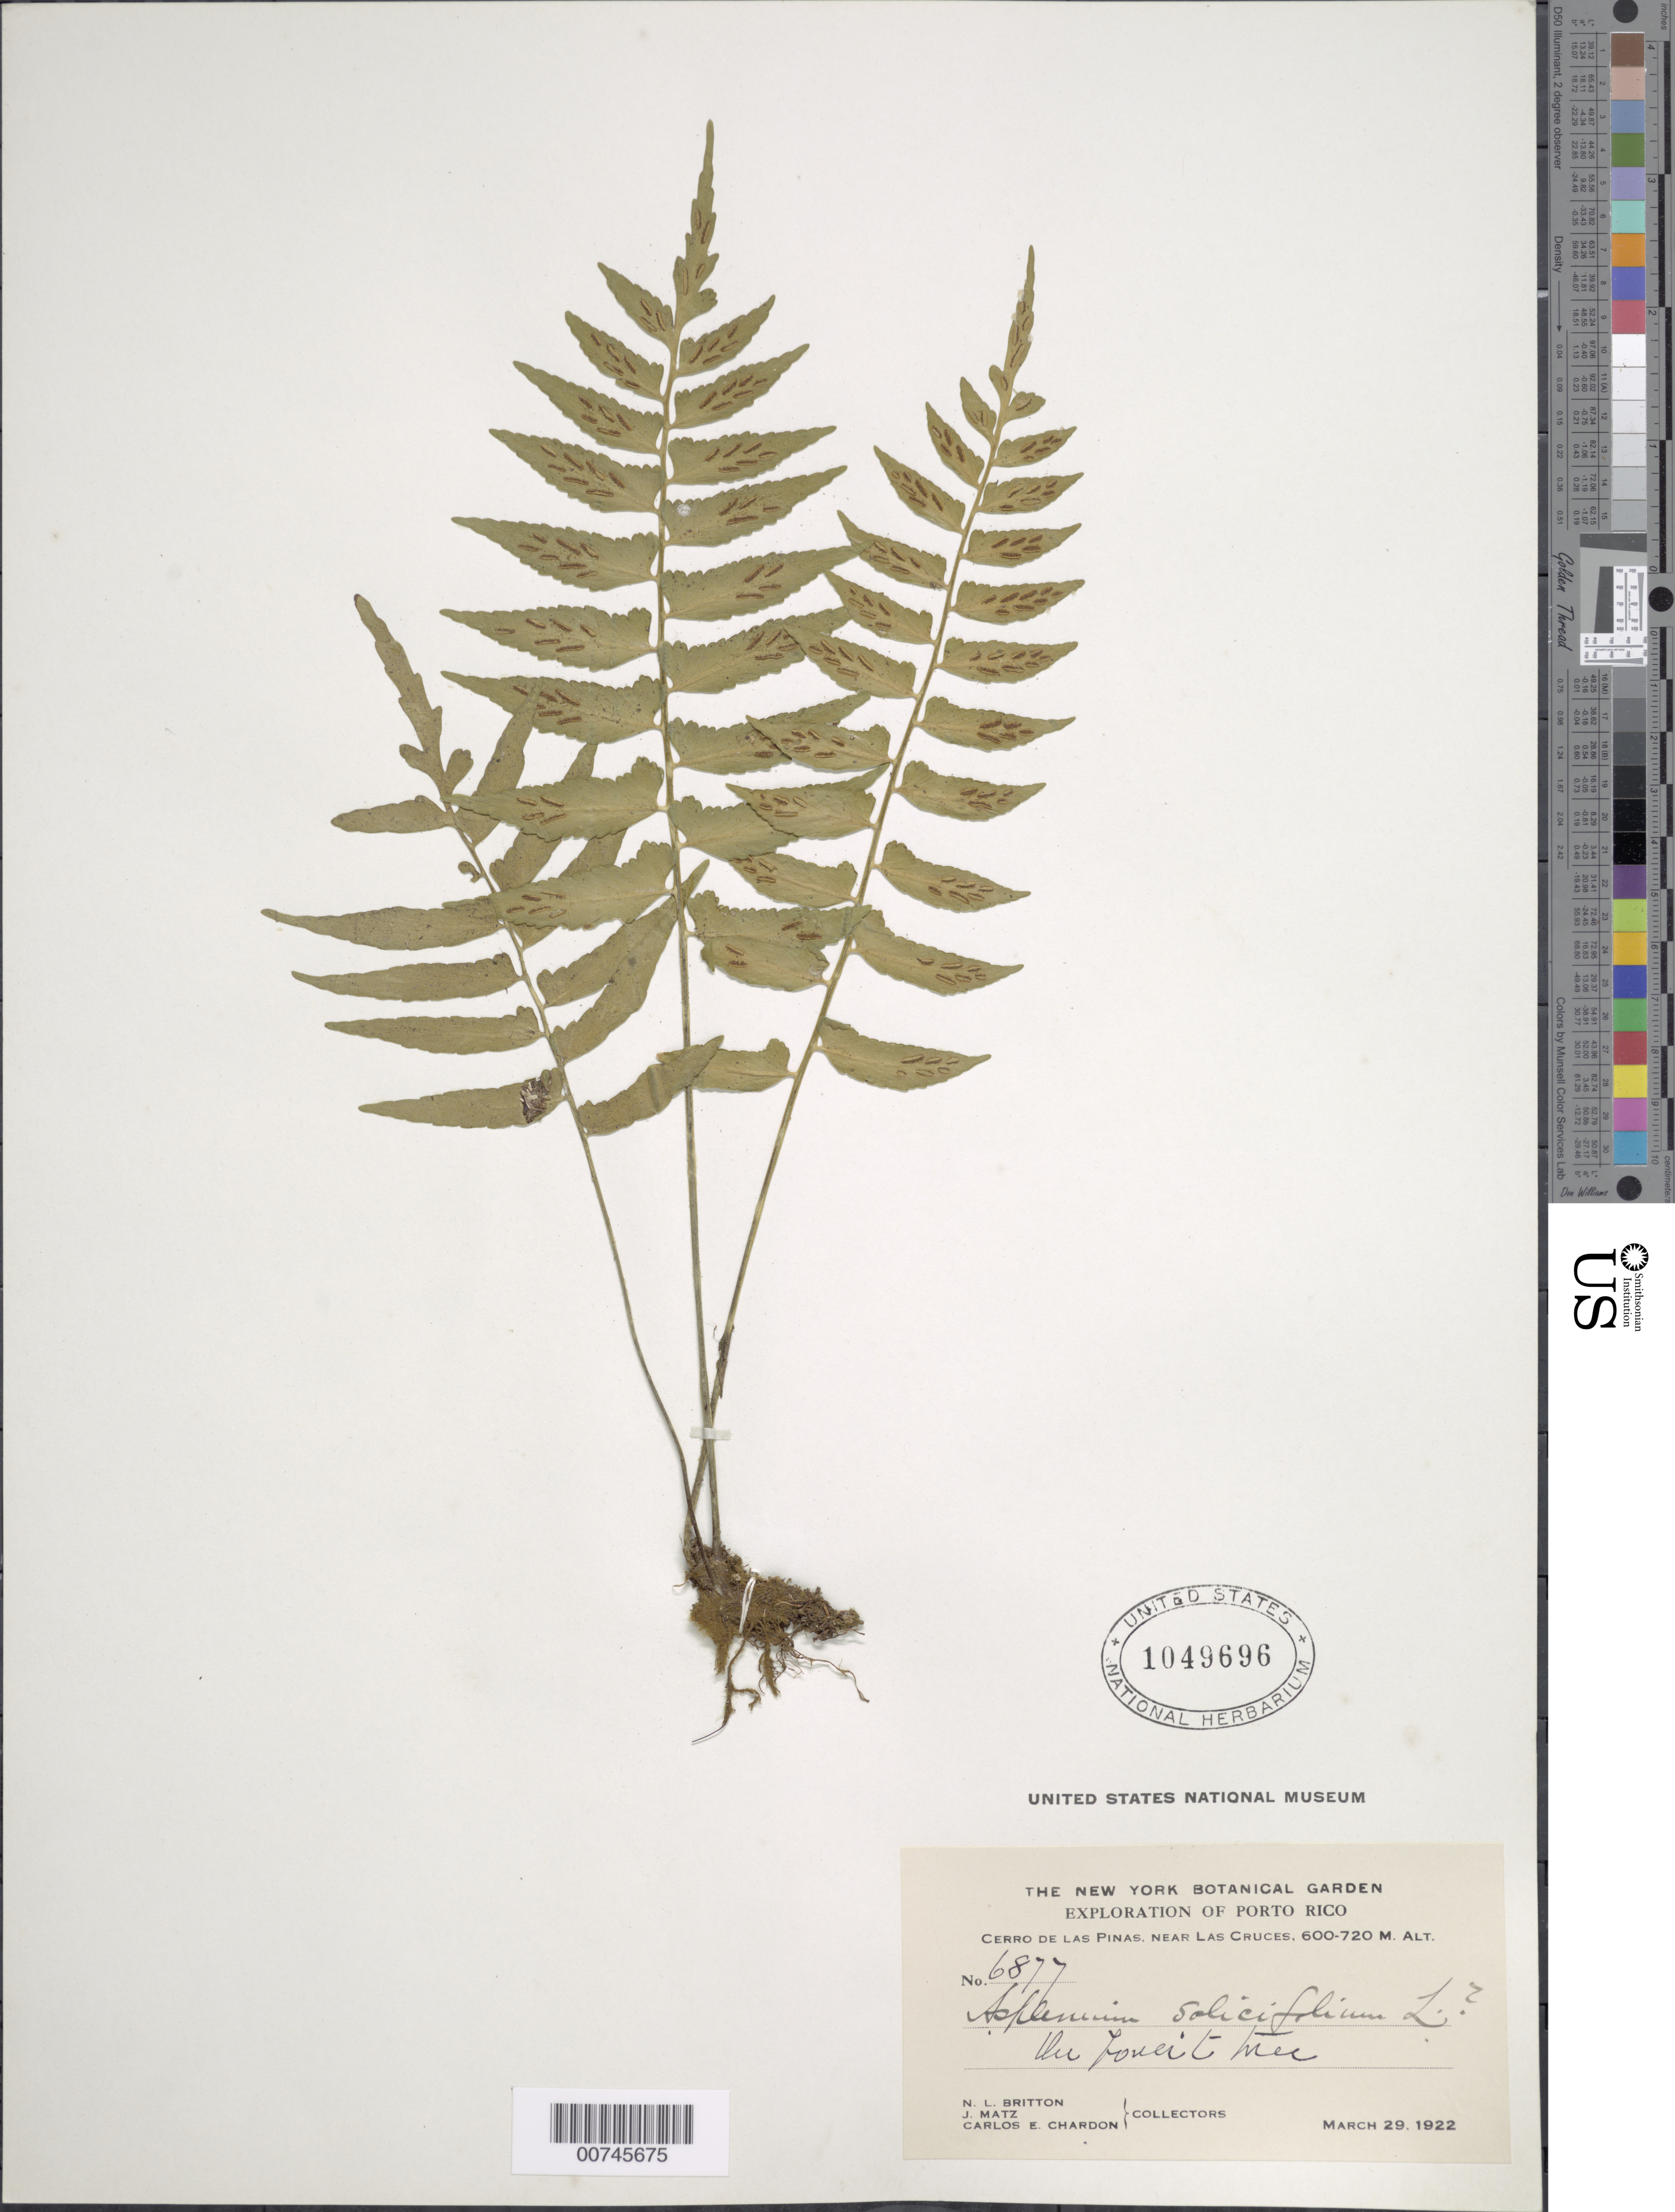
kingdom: Plantae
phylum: Tracheophyta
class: Polypodiopsida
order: Polypodiales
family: Aspleniaceae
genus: Asplenium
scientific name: Asplenium salicifolium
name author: L.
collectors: N. Britton, J. Matz & C. E. Chardón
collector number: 6877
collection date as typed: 29 Mar 1922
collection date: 1922-03-29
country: Puerto Rico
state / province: Caguas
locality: Cerro de Las Piñas, near Las Cruces. Caguas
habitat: On forest tree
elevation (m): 600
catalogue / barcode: US 1049696